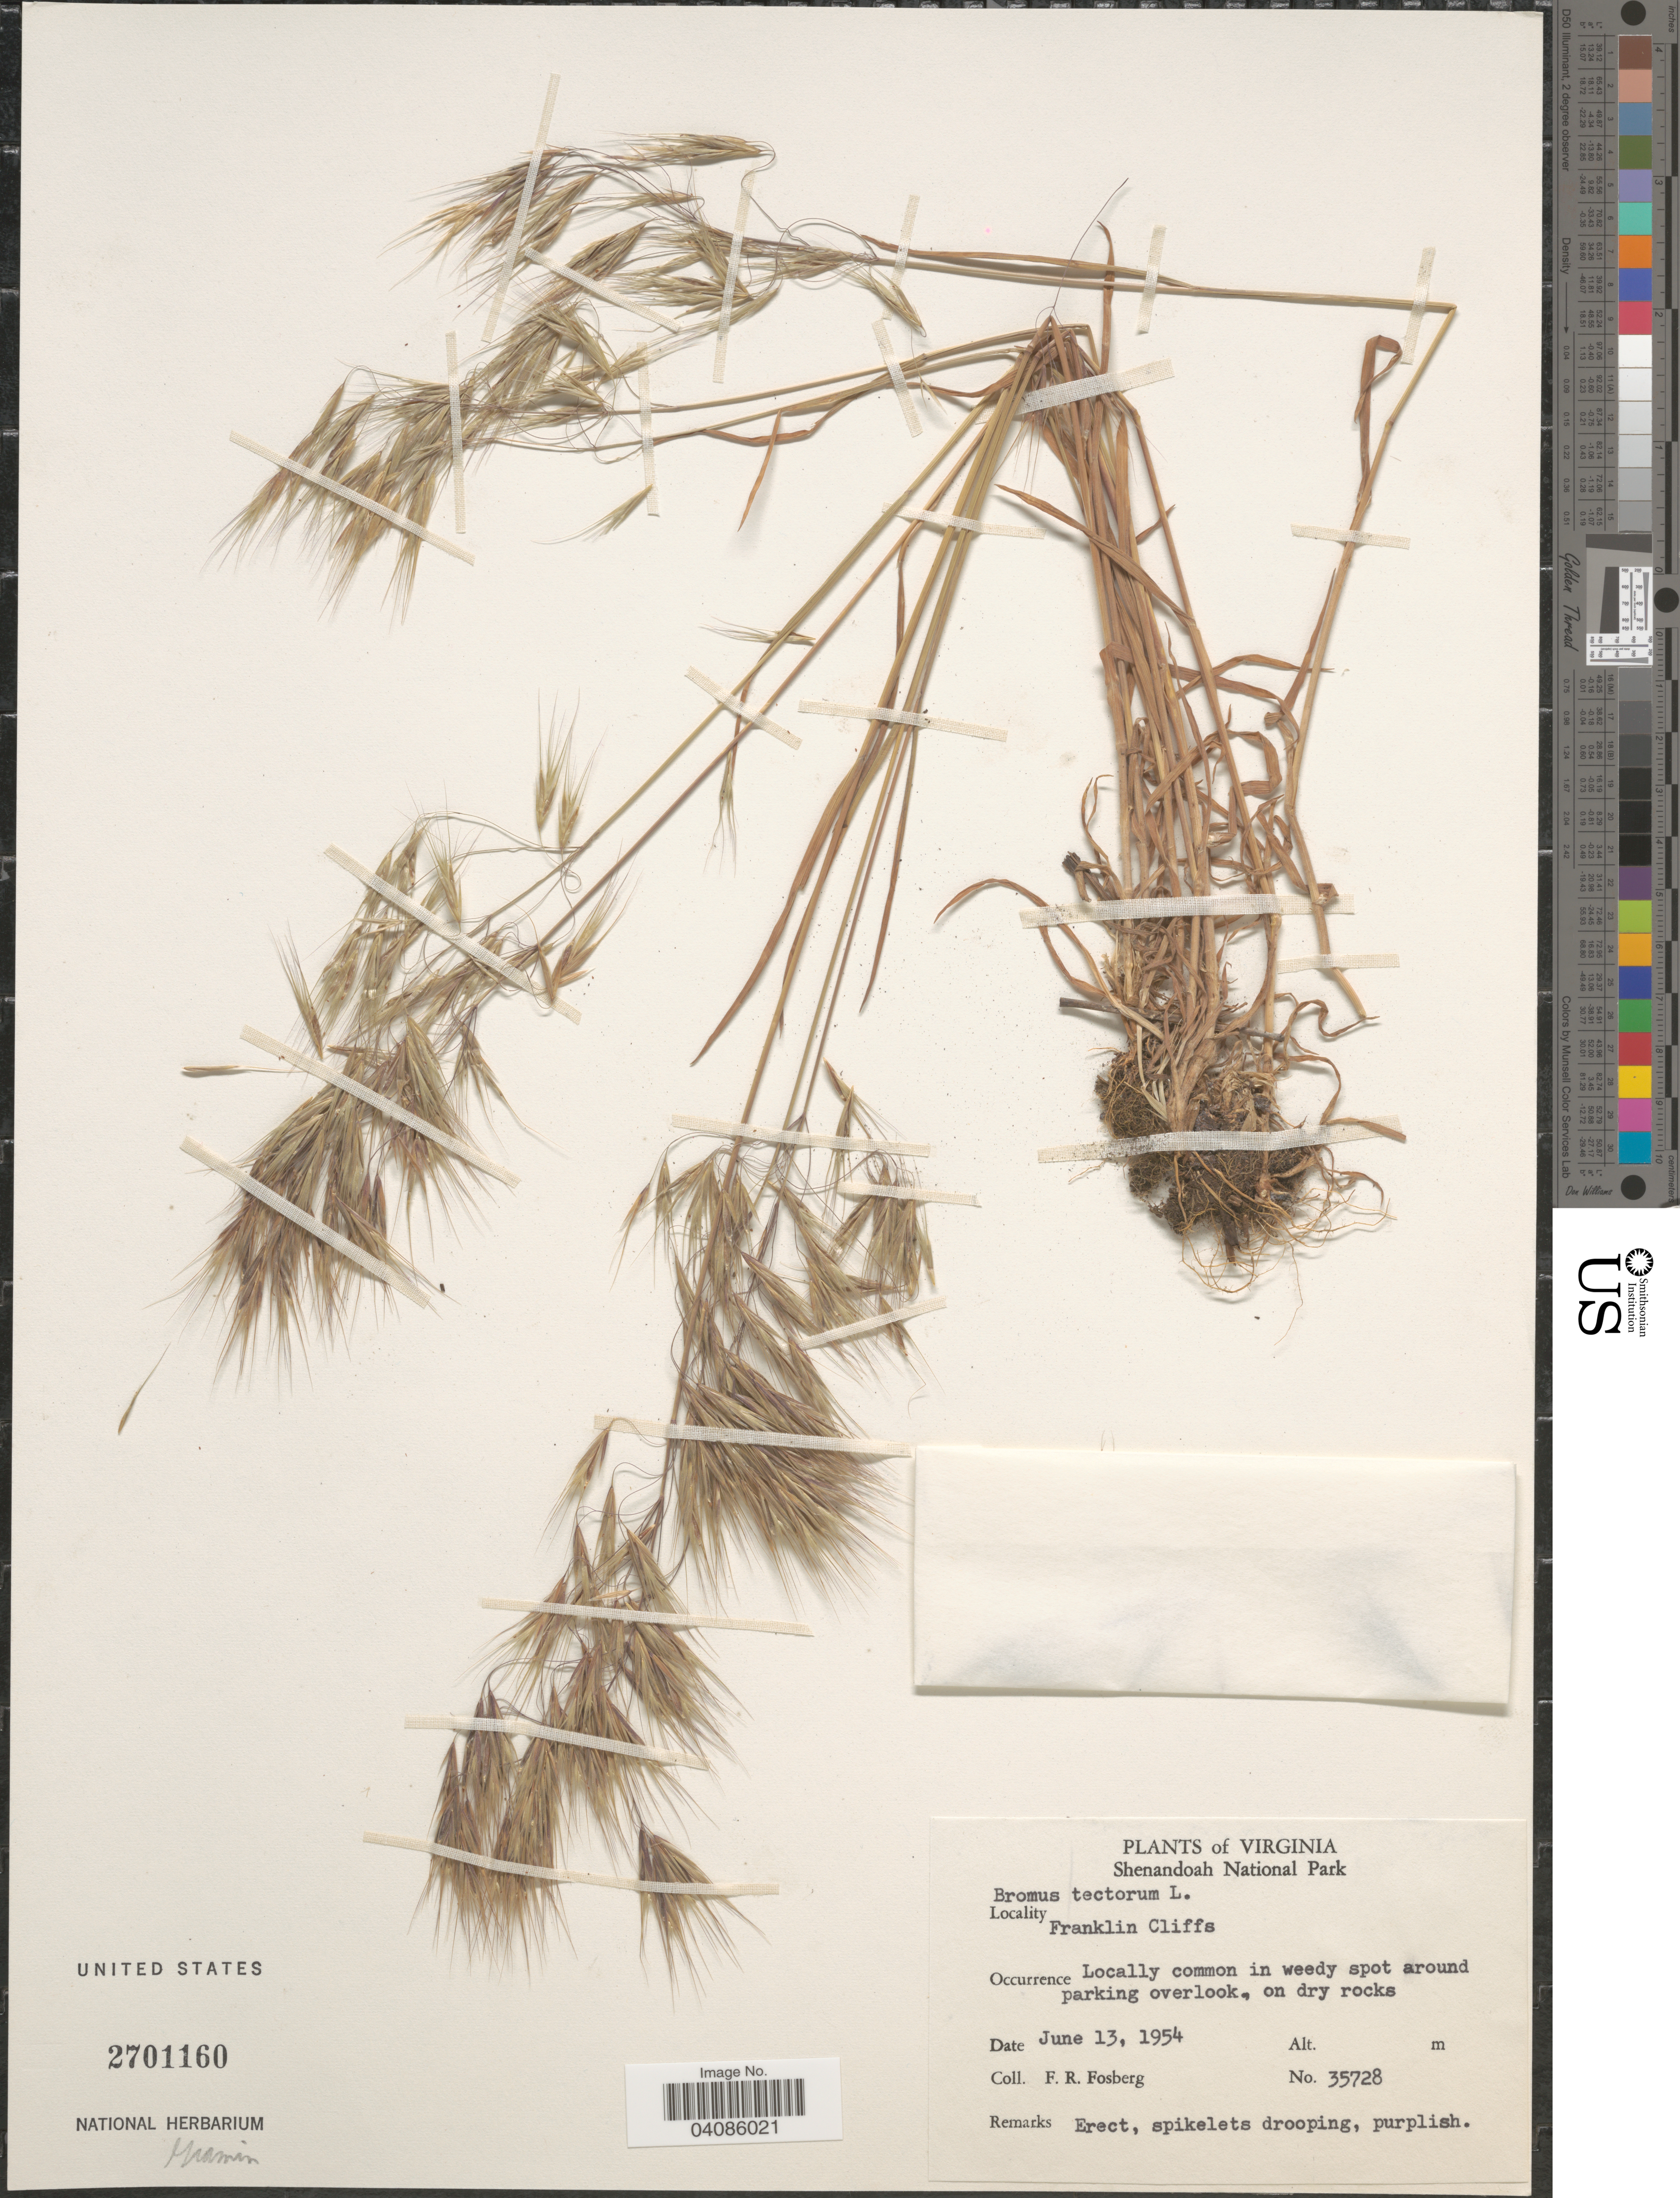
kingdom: Plantae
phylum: Tracheophyta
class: Liliopsida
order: Poales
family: Poaceae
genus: Bromus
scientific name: Bromus tectorum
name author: L.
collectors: F. R. Fosberg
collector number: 35728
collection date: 1954-06-13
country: United States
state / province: Virginia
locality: Shenandoah National Park. Franklin Cliffs.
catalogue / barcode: US 2701160